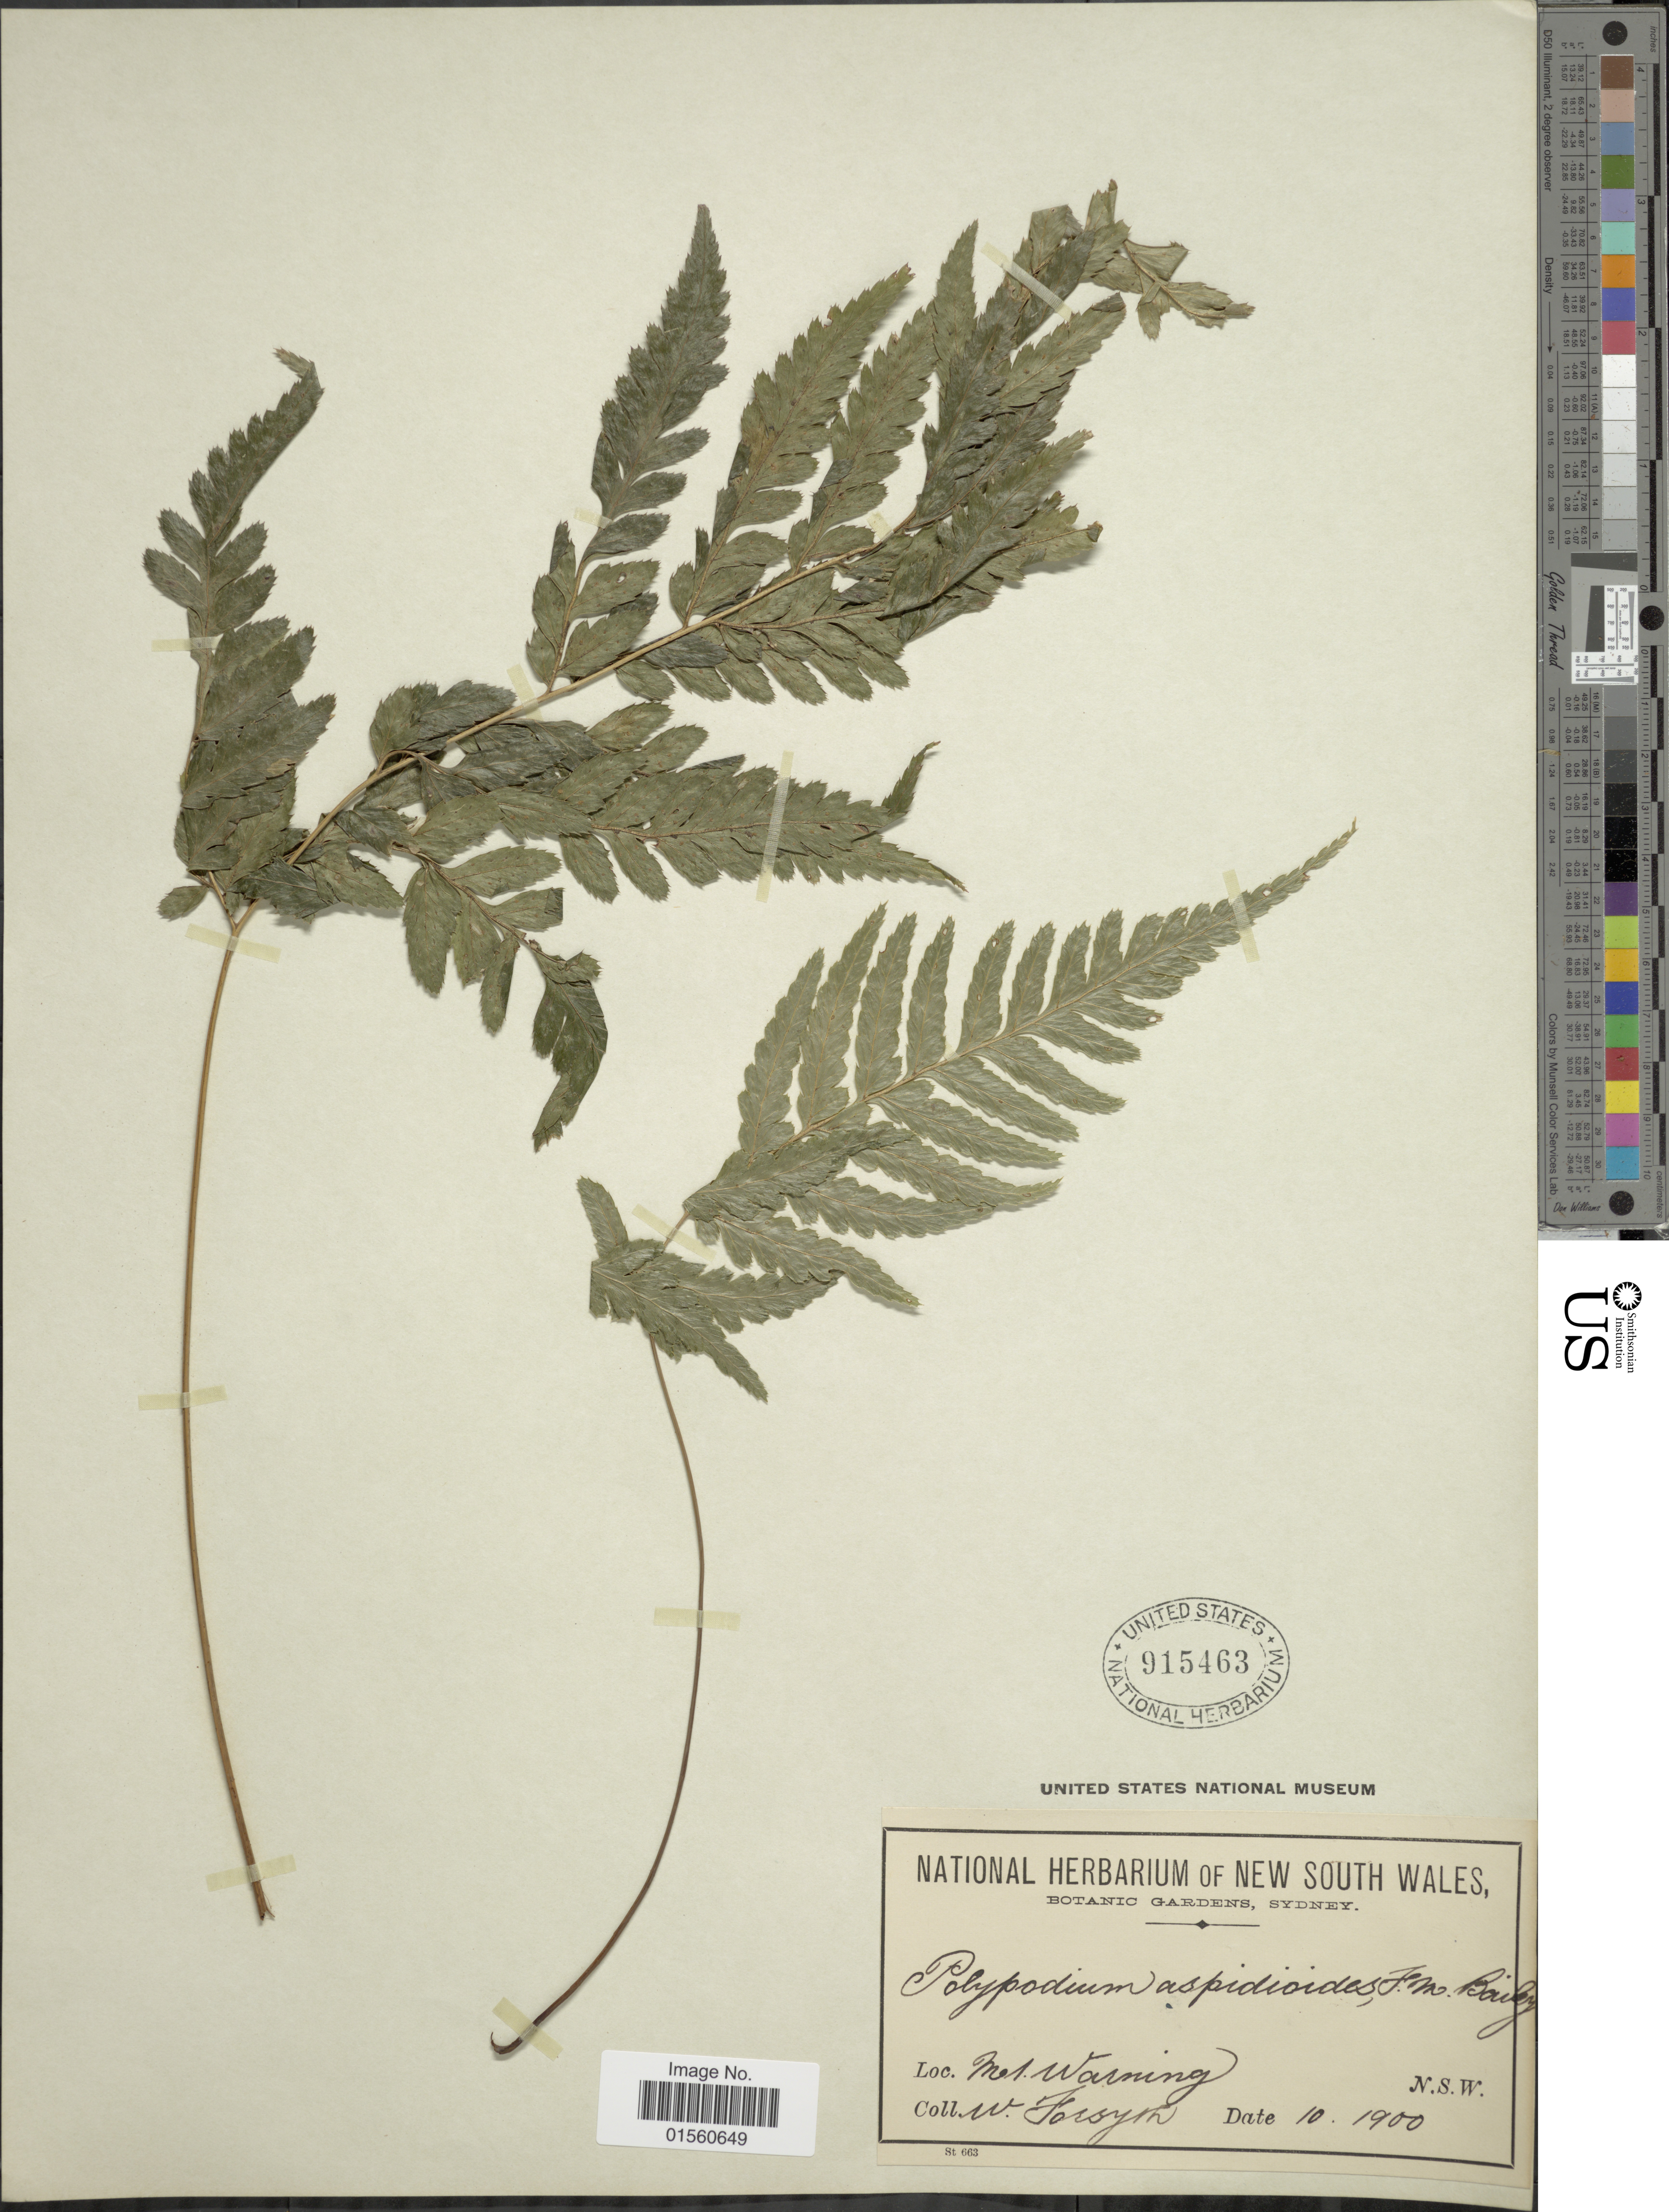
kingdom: Plantae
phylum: Tracheophyta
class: Polypodiopsida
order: Polypodiales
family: Dryopteridaceae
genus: Parapolystichum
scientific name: Parapolystichum munitum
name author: (Mett.) Labiak et al.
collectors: W. Forsyth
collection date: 1900-10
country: Australia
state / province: New South Wales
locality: Mt. Warning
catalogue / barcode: US 915463